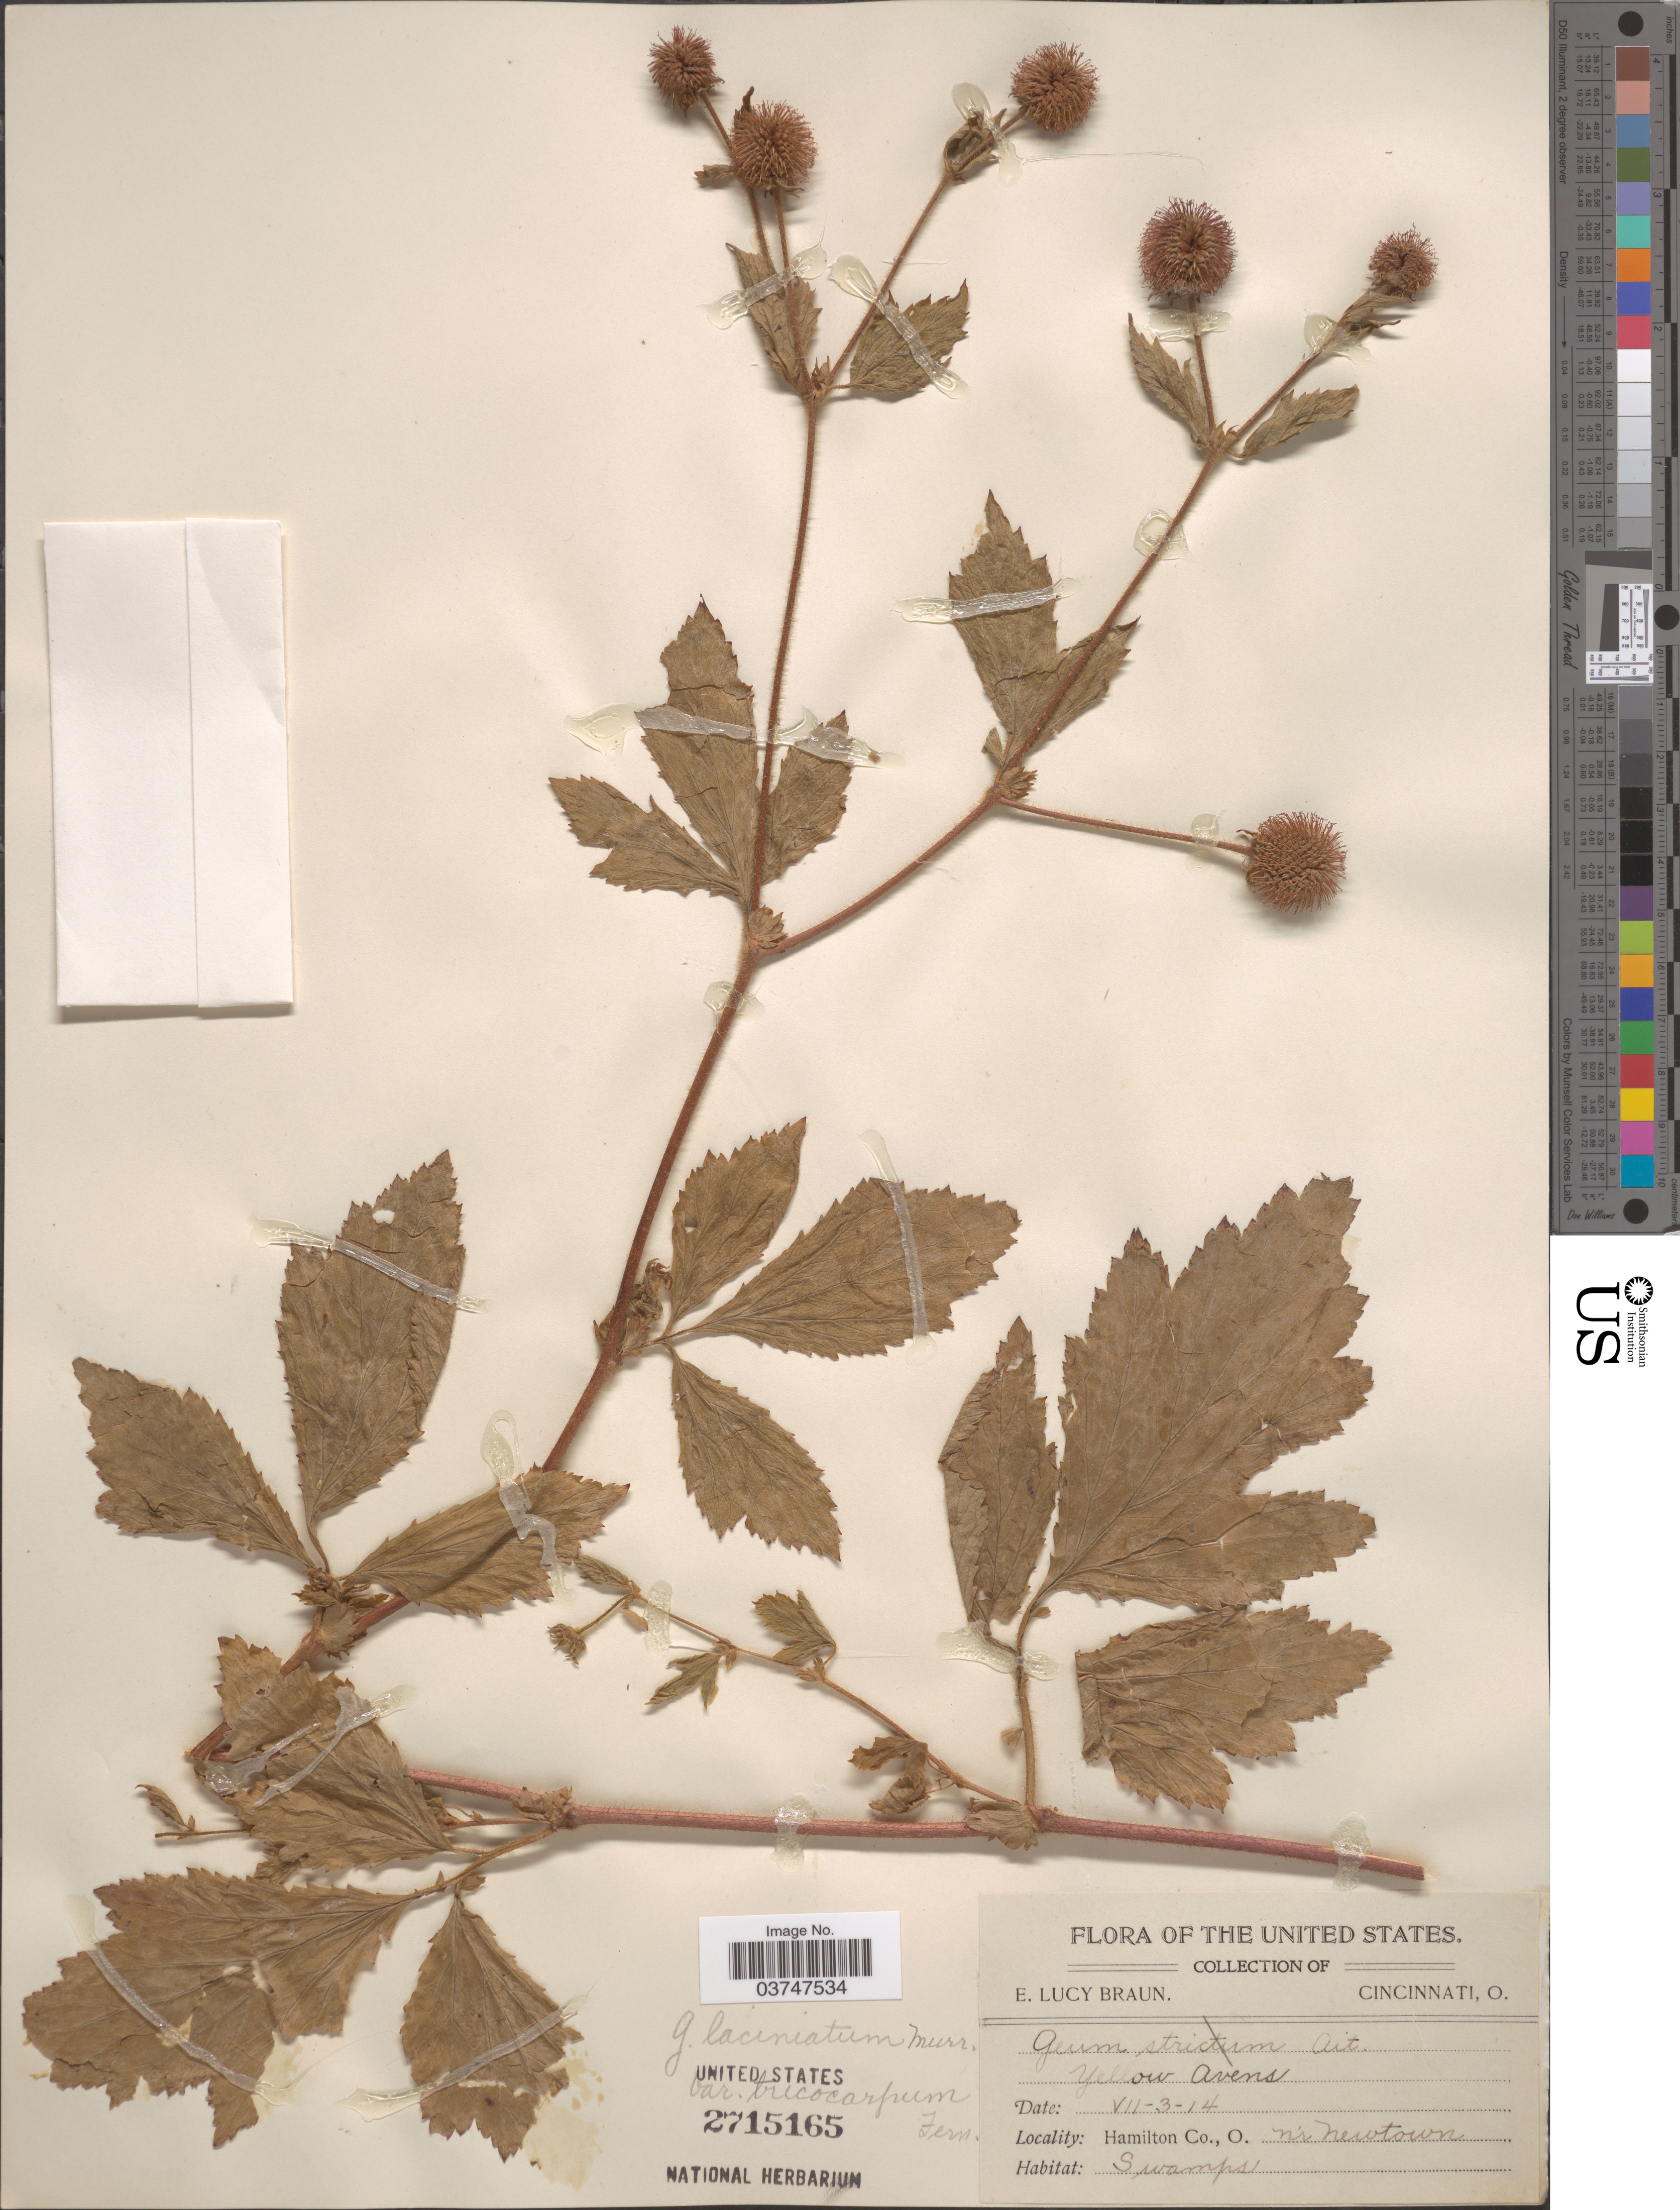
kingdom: Plantae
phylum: Tracheophyta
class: Magnoliopsida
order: Rosales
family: Rosaceae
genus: Geum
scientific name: Geum laciniatum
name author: Murr.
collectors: E. L. Braun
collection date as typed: Transcribed d/m/y: 3/7/14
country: United States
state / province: Ohio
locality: Hamilton Co., nr Newtown.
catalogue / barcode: US 2715165